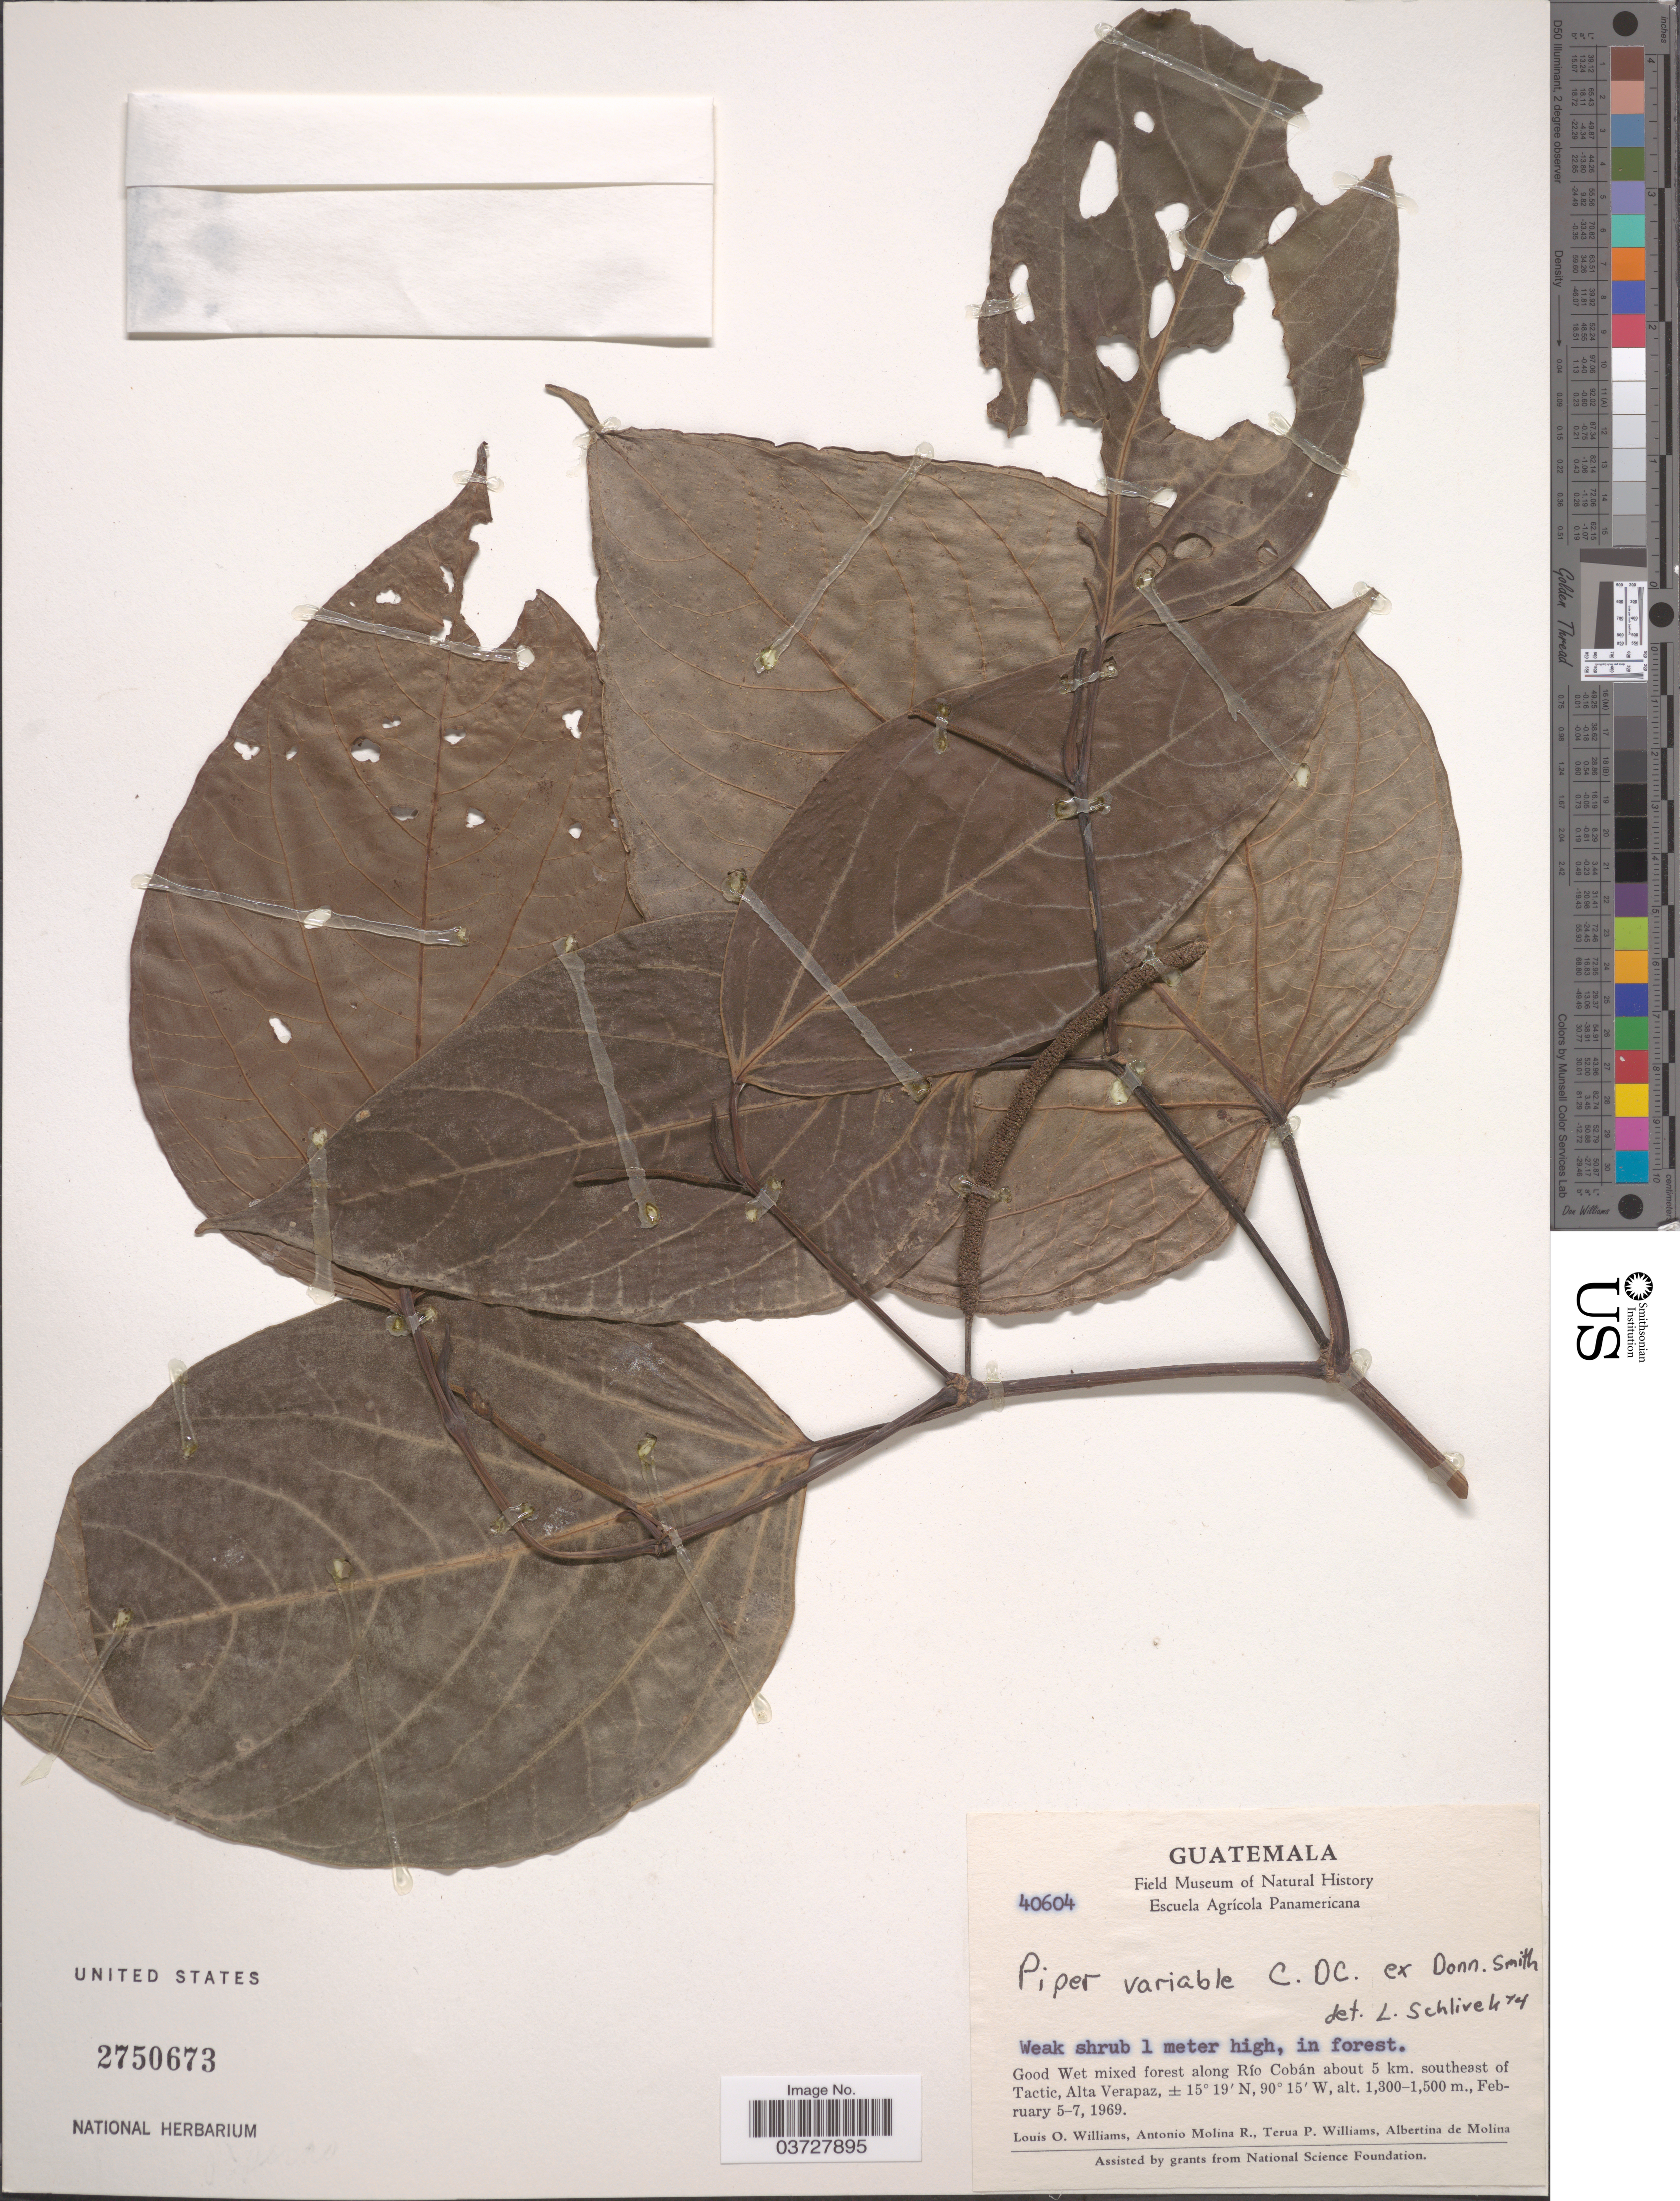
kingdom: Plantae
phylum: Tracheophyta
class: Magnoliopsida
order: Piperales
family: Piperaceae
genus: Piper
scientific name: Piper variabile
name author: C. DC.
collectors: L. O. Williams, A. Molina R., T. Williams & A. R. Molina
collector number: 40604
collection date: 1969-02-05/1969-02-07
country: Guatemala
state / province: Alta Verapaz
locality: Good Wet mixed forest along Río Cobán about 5 km. southeast of Tactic.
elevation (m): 1300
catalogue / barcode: US 2750673